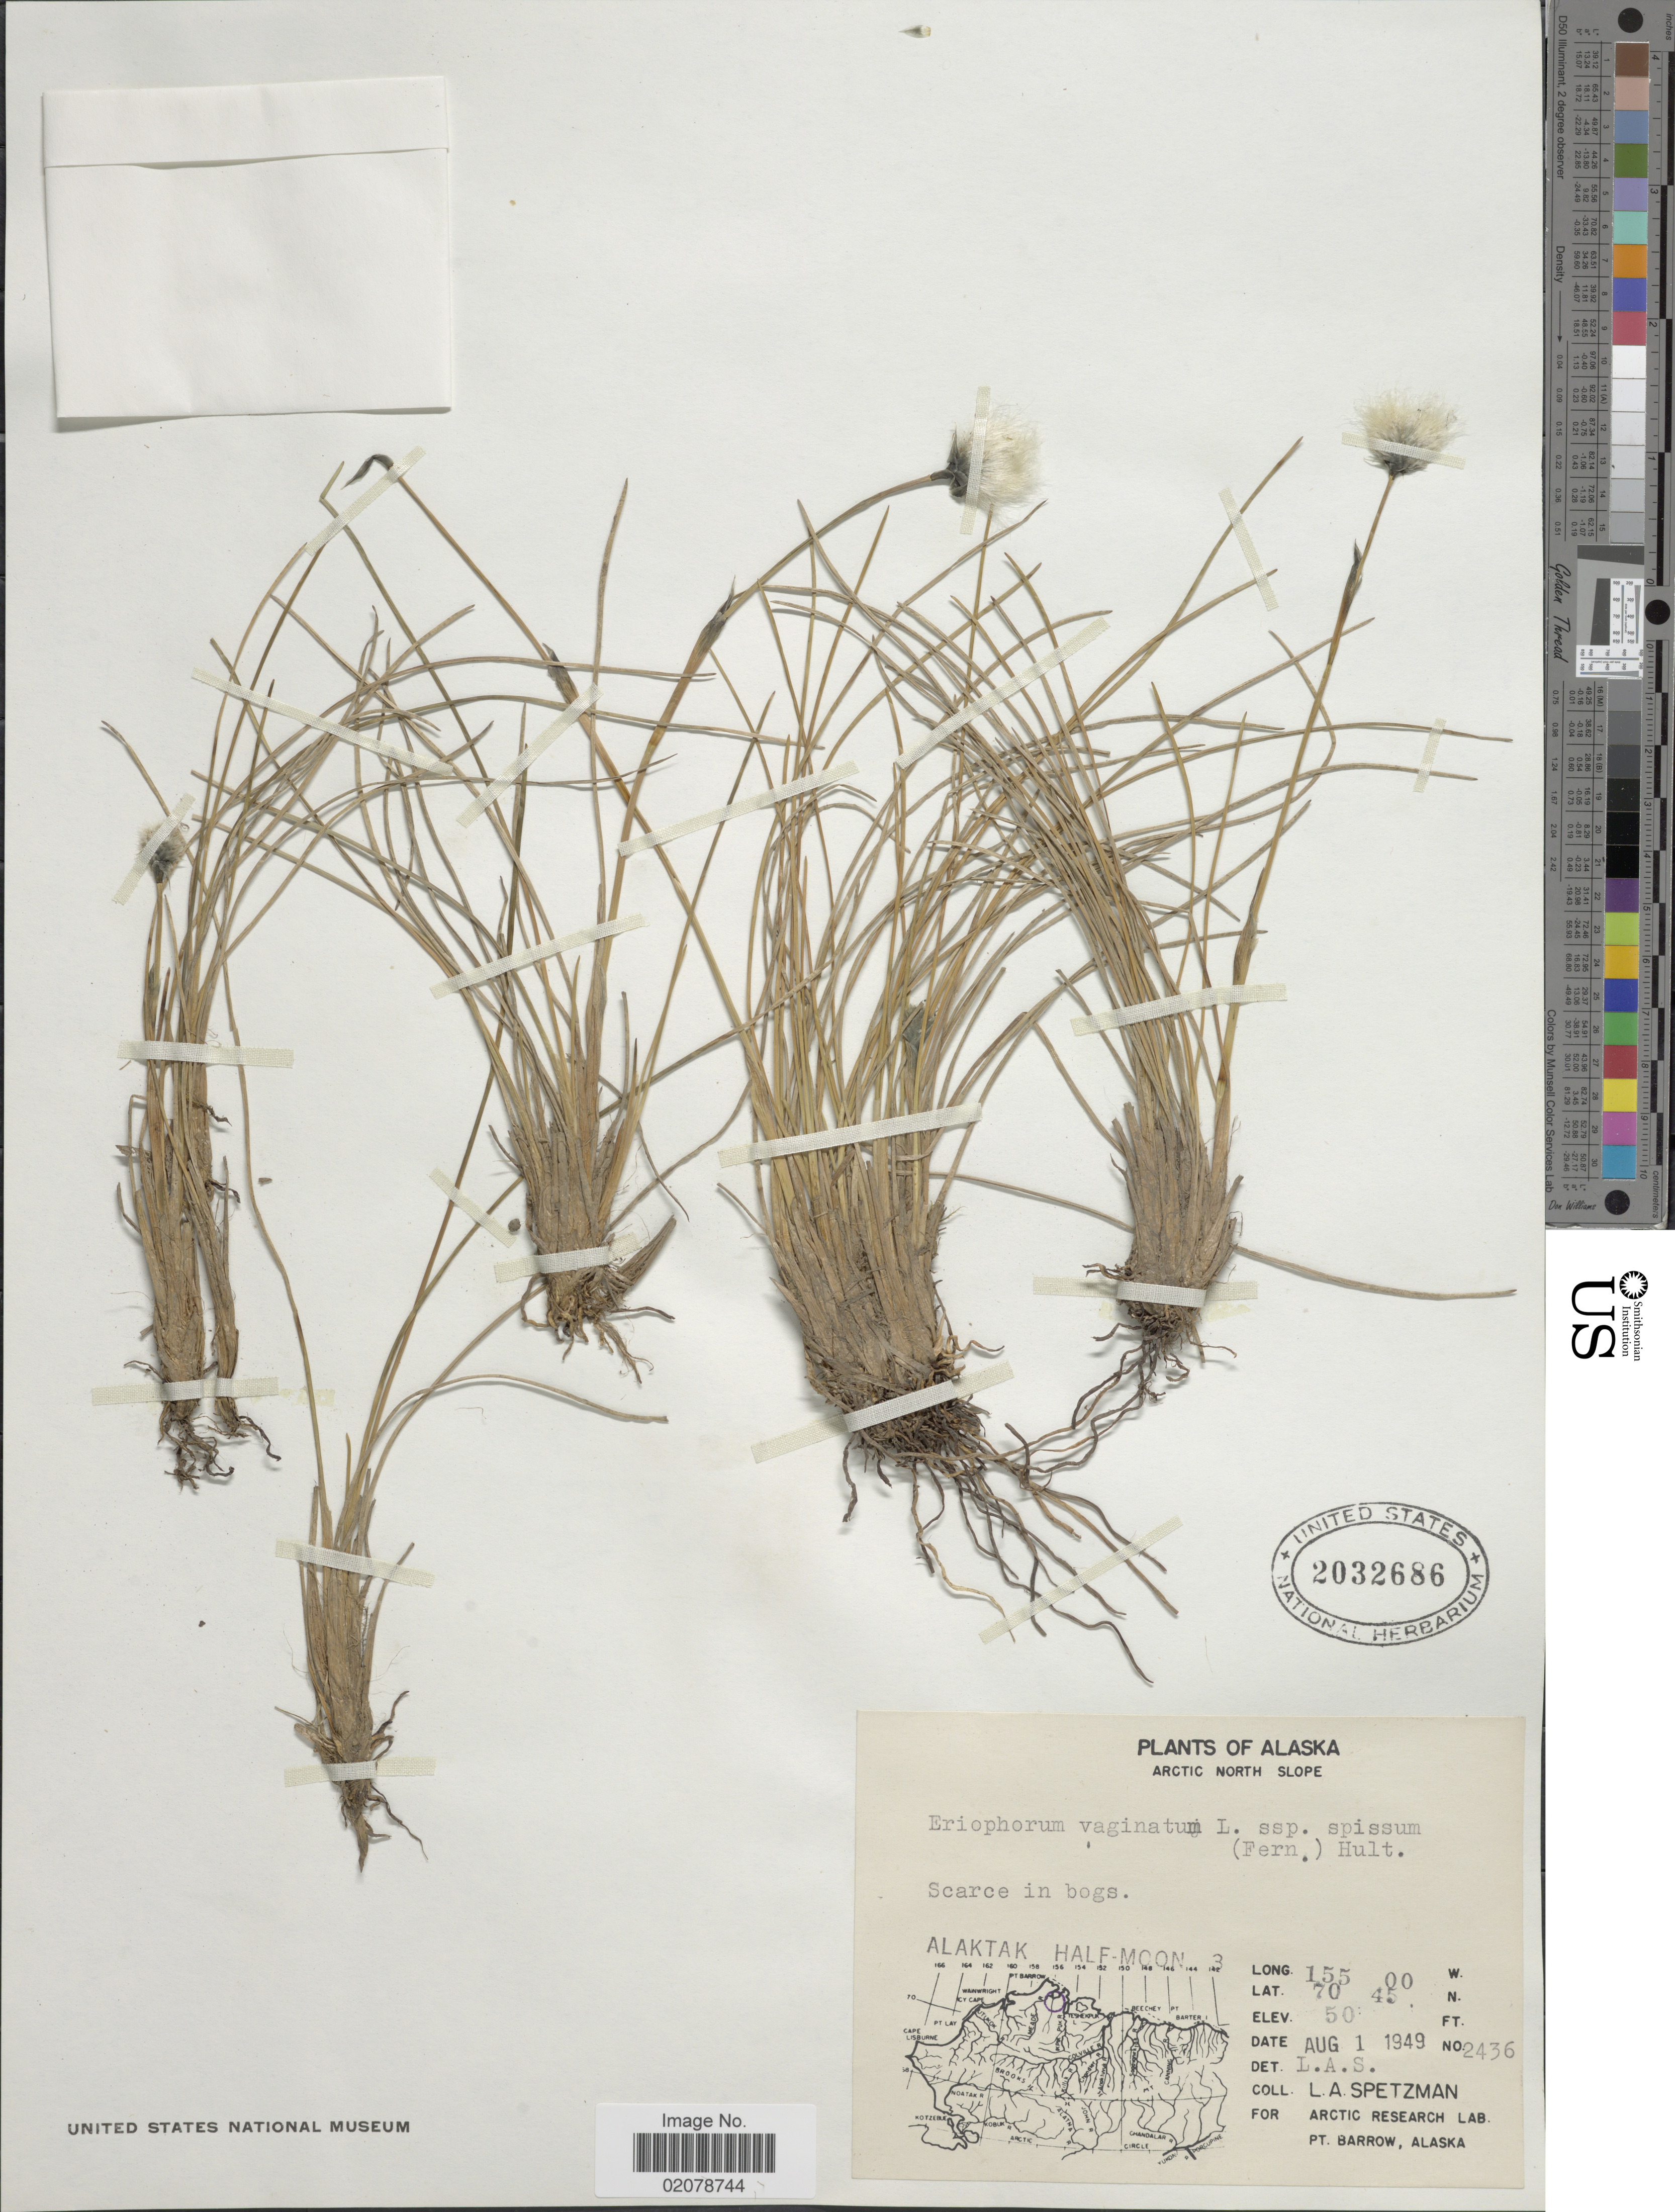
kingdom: Plantae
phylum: Tracheophyta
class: Liliopsida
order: Poales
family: Cyperaceae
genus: Eriophorum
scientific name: Eriophorum vaginatum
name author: L.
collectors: L. Spetzman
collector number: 2436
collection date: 1949-08-01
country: United States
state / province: Alaska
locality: Arctic north slope. Alaktak Half-Moon 3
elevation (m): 15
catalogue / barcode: US 2032686